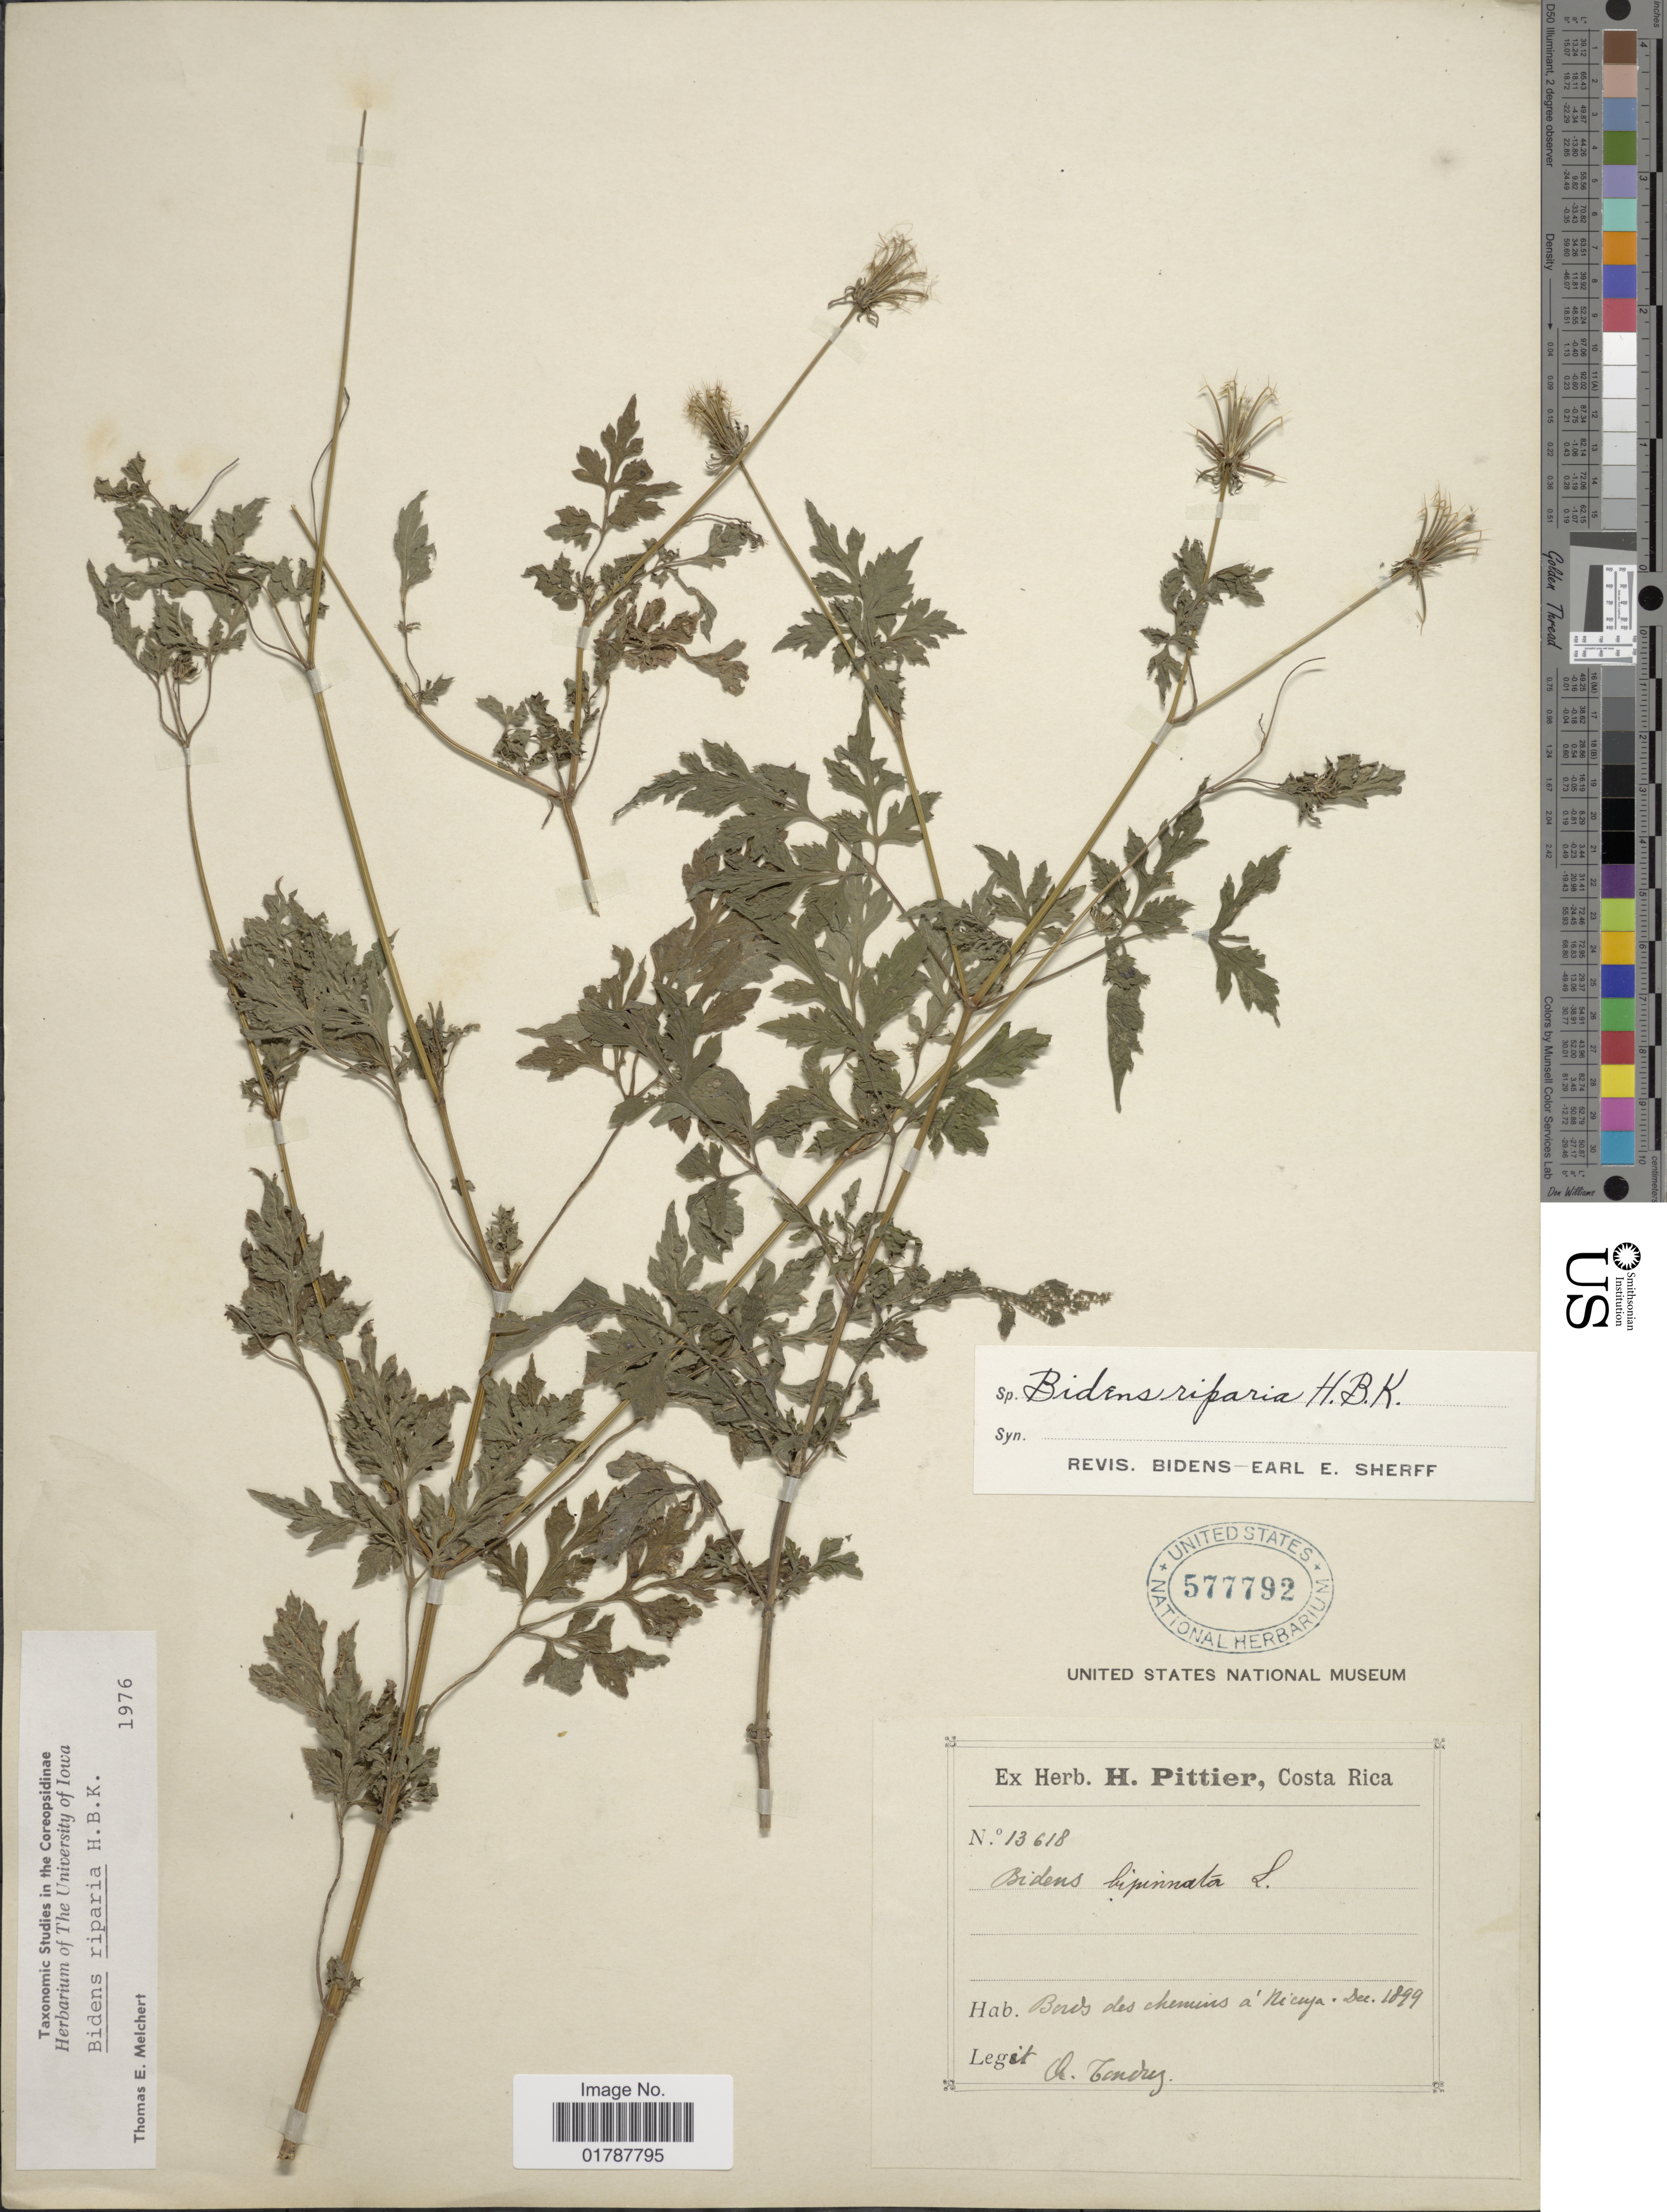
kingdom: Plantae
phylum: Tracheophyta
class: Magnoliopsida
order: Asterales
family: Asteraceae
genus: Bidens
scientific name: Bidens riparia var. refracta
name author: (Brandegee) O.E. Schulz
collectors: A. Tonduz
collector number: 13618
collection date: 1899-12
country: Costa Rica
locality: Bords des chemins a Nicuja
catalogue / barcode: US 577792